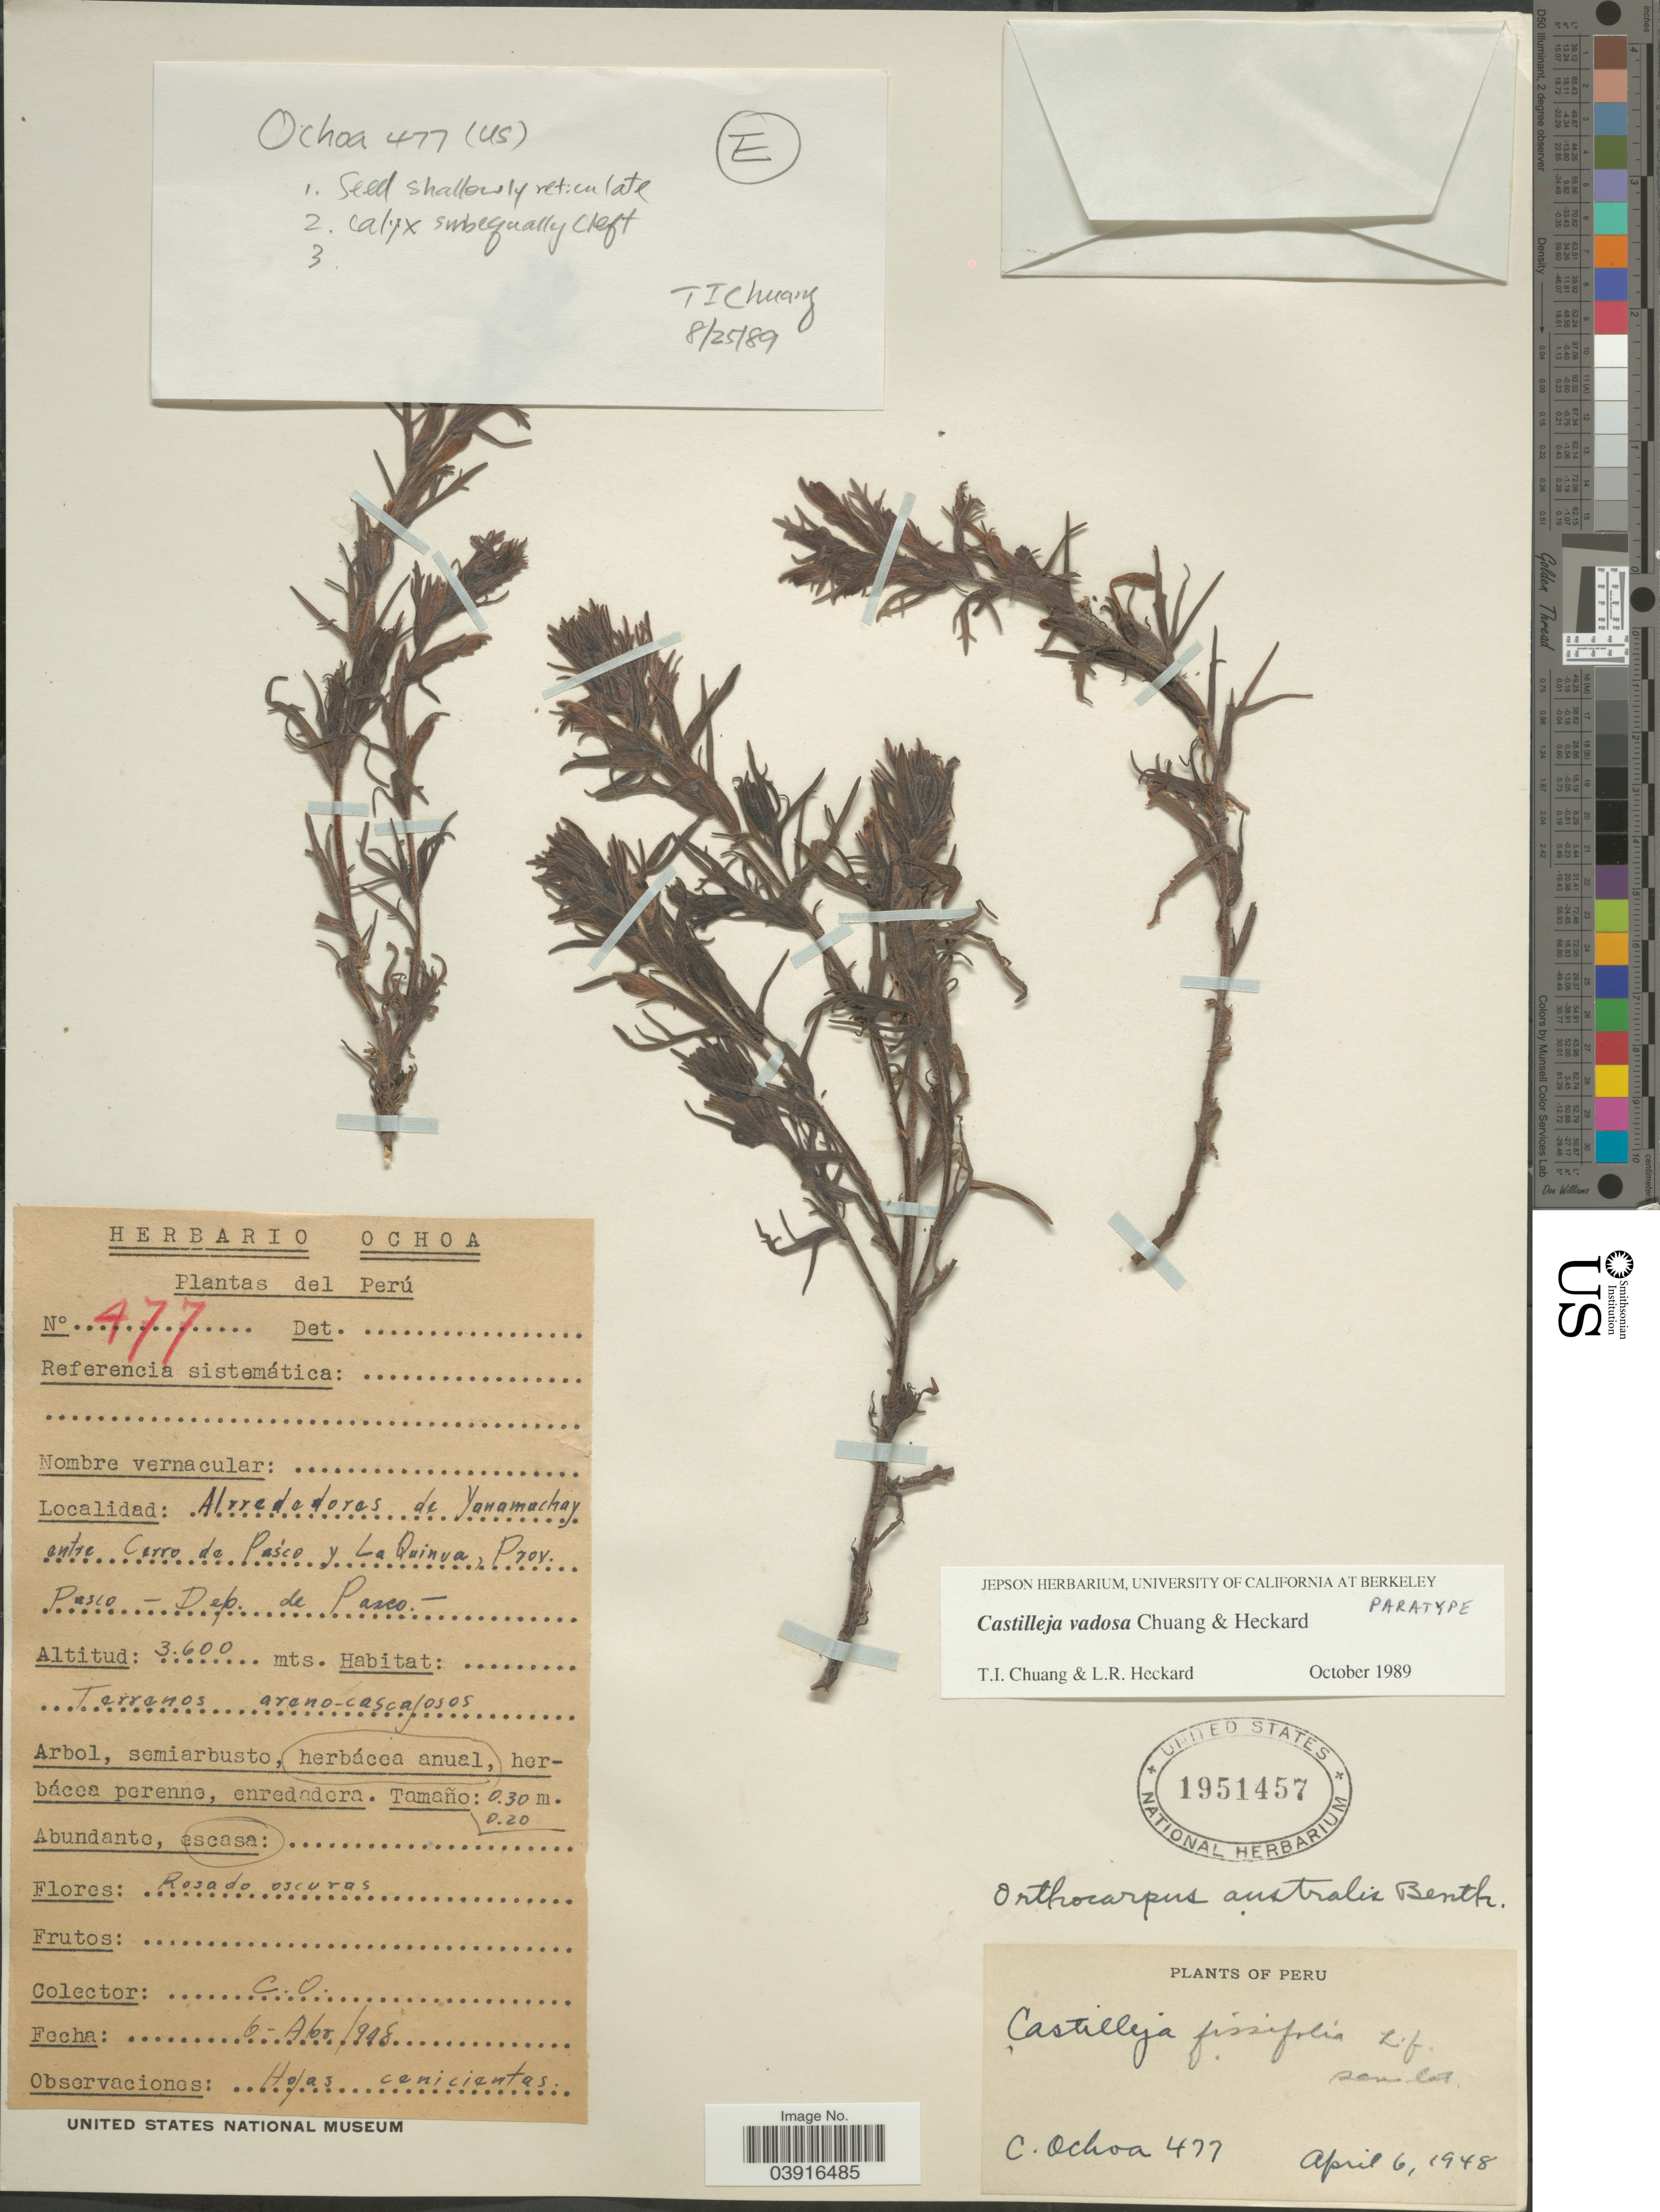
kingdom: Plantae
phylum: Tracheophyta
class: Magnoliopsida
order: Lamiales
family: Orobanchaceae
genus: Castilleja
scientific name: Castilleja vadosa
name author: T.I. Chuang & Heckard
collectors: C. Ochoa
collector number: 477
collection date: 1948-04-06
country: Peru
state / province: Pasco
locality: Alrrededores de Yanamachay entre Cerro de Pásco y La Quinua, Dep. de Pascó.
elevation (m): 3600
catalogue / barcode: US 1951457